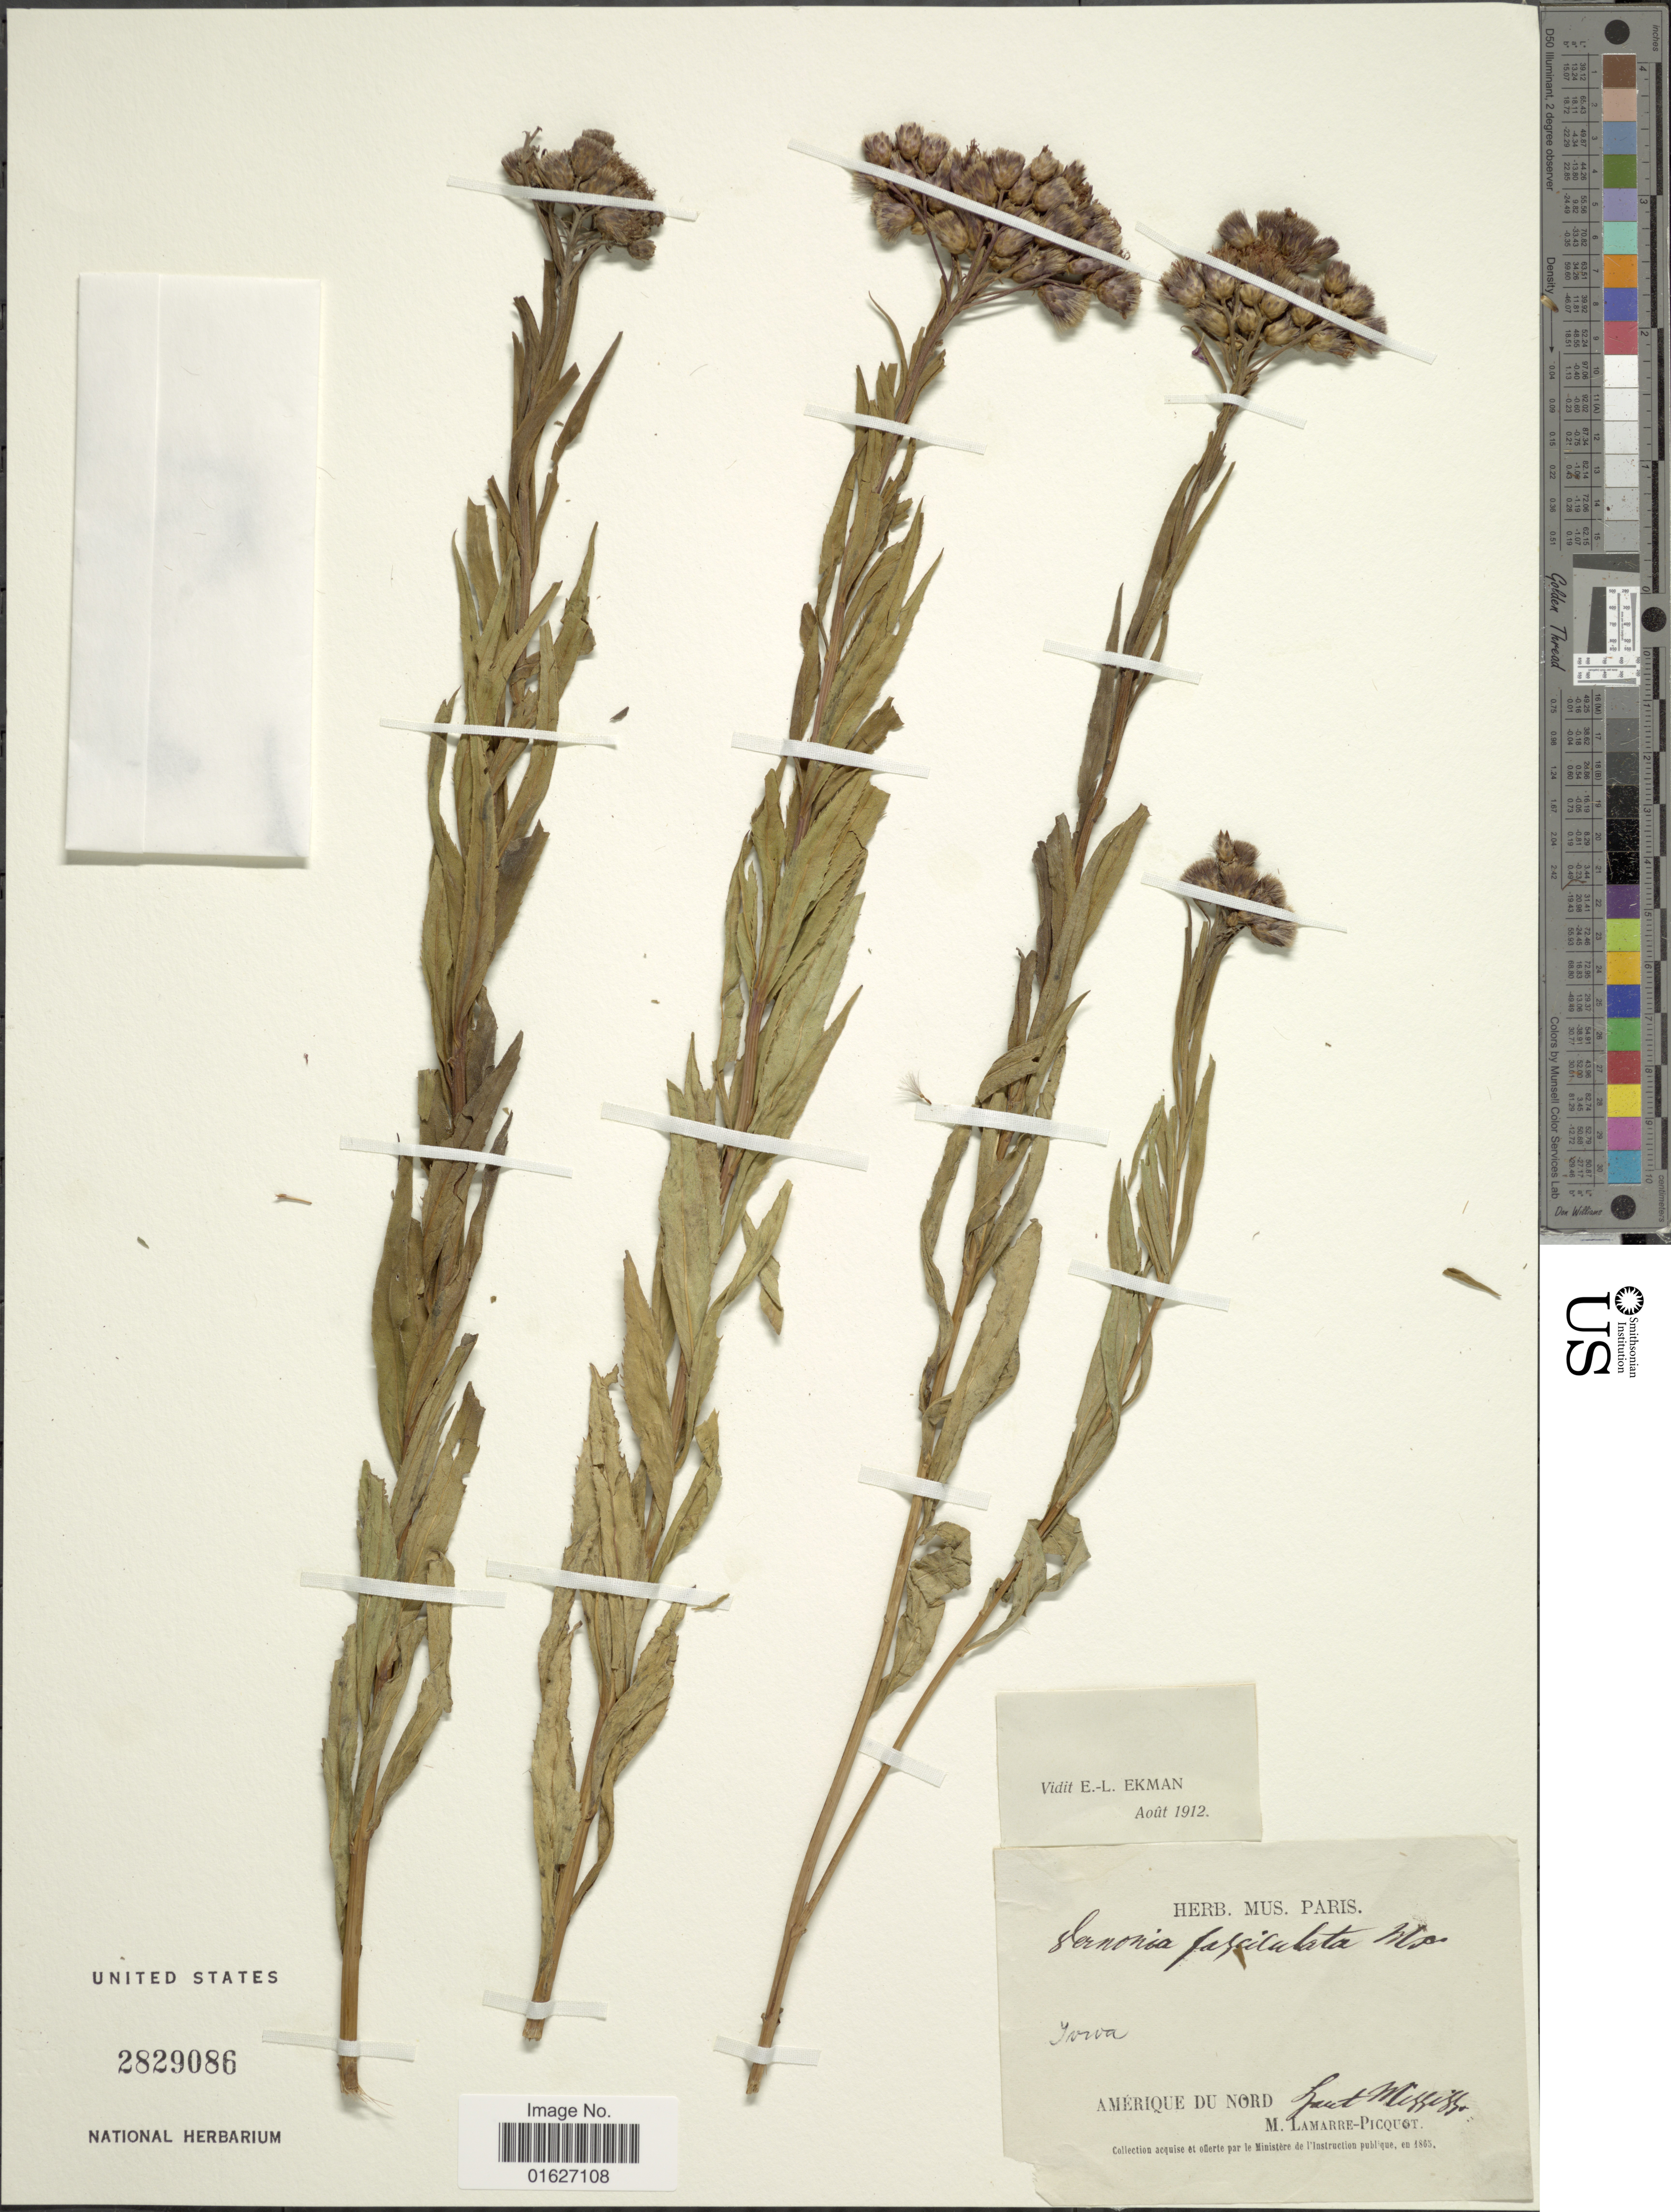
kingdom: Plantae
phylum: Tracheophyta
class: Magnoliopsida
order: Asterales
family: Asteraceae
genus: Vernonia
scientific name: Vernonia fasciculata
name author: Michx.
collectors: M. Lamarre-Picquot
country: United States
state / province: Iowa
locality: Haut Mississ.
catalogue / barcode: US 2829086